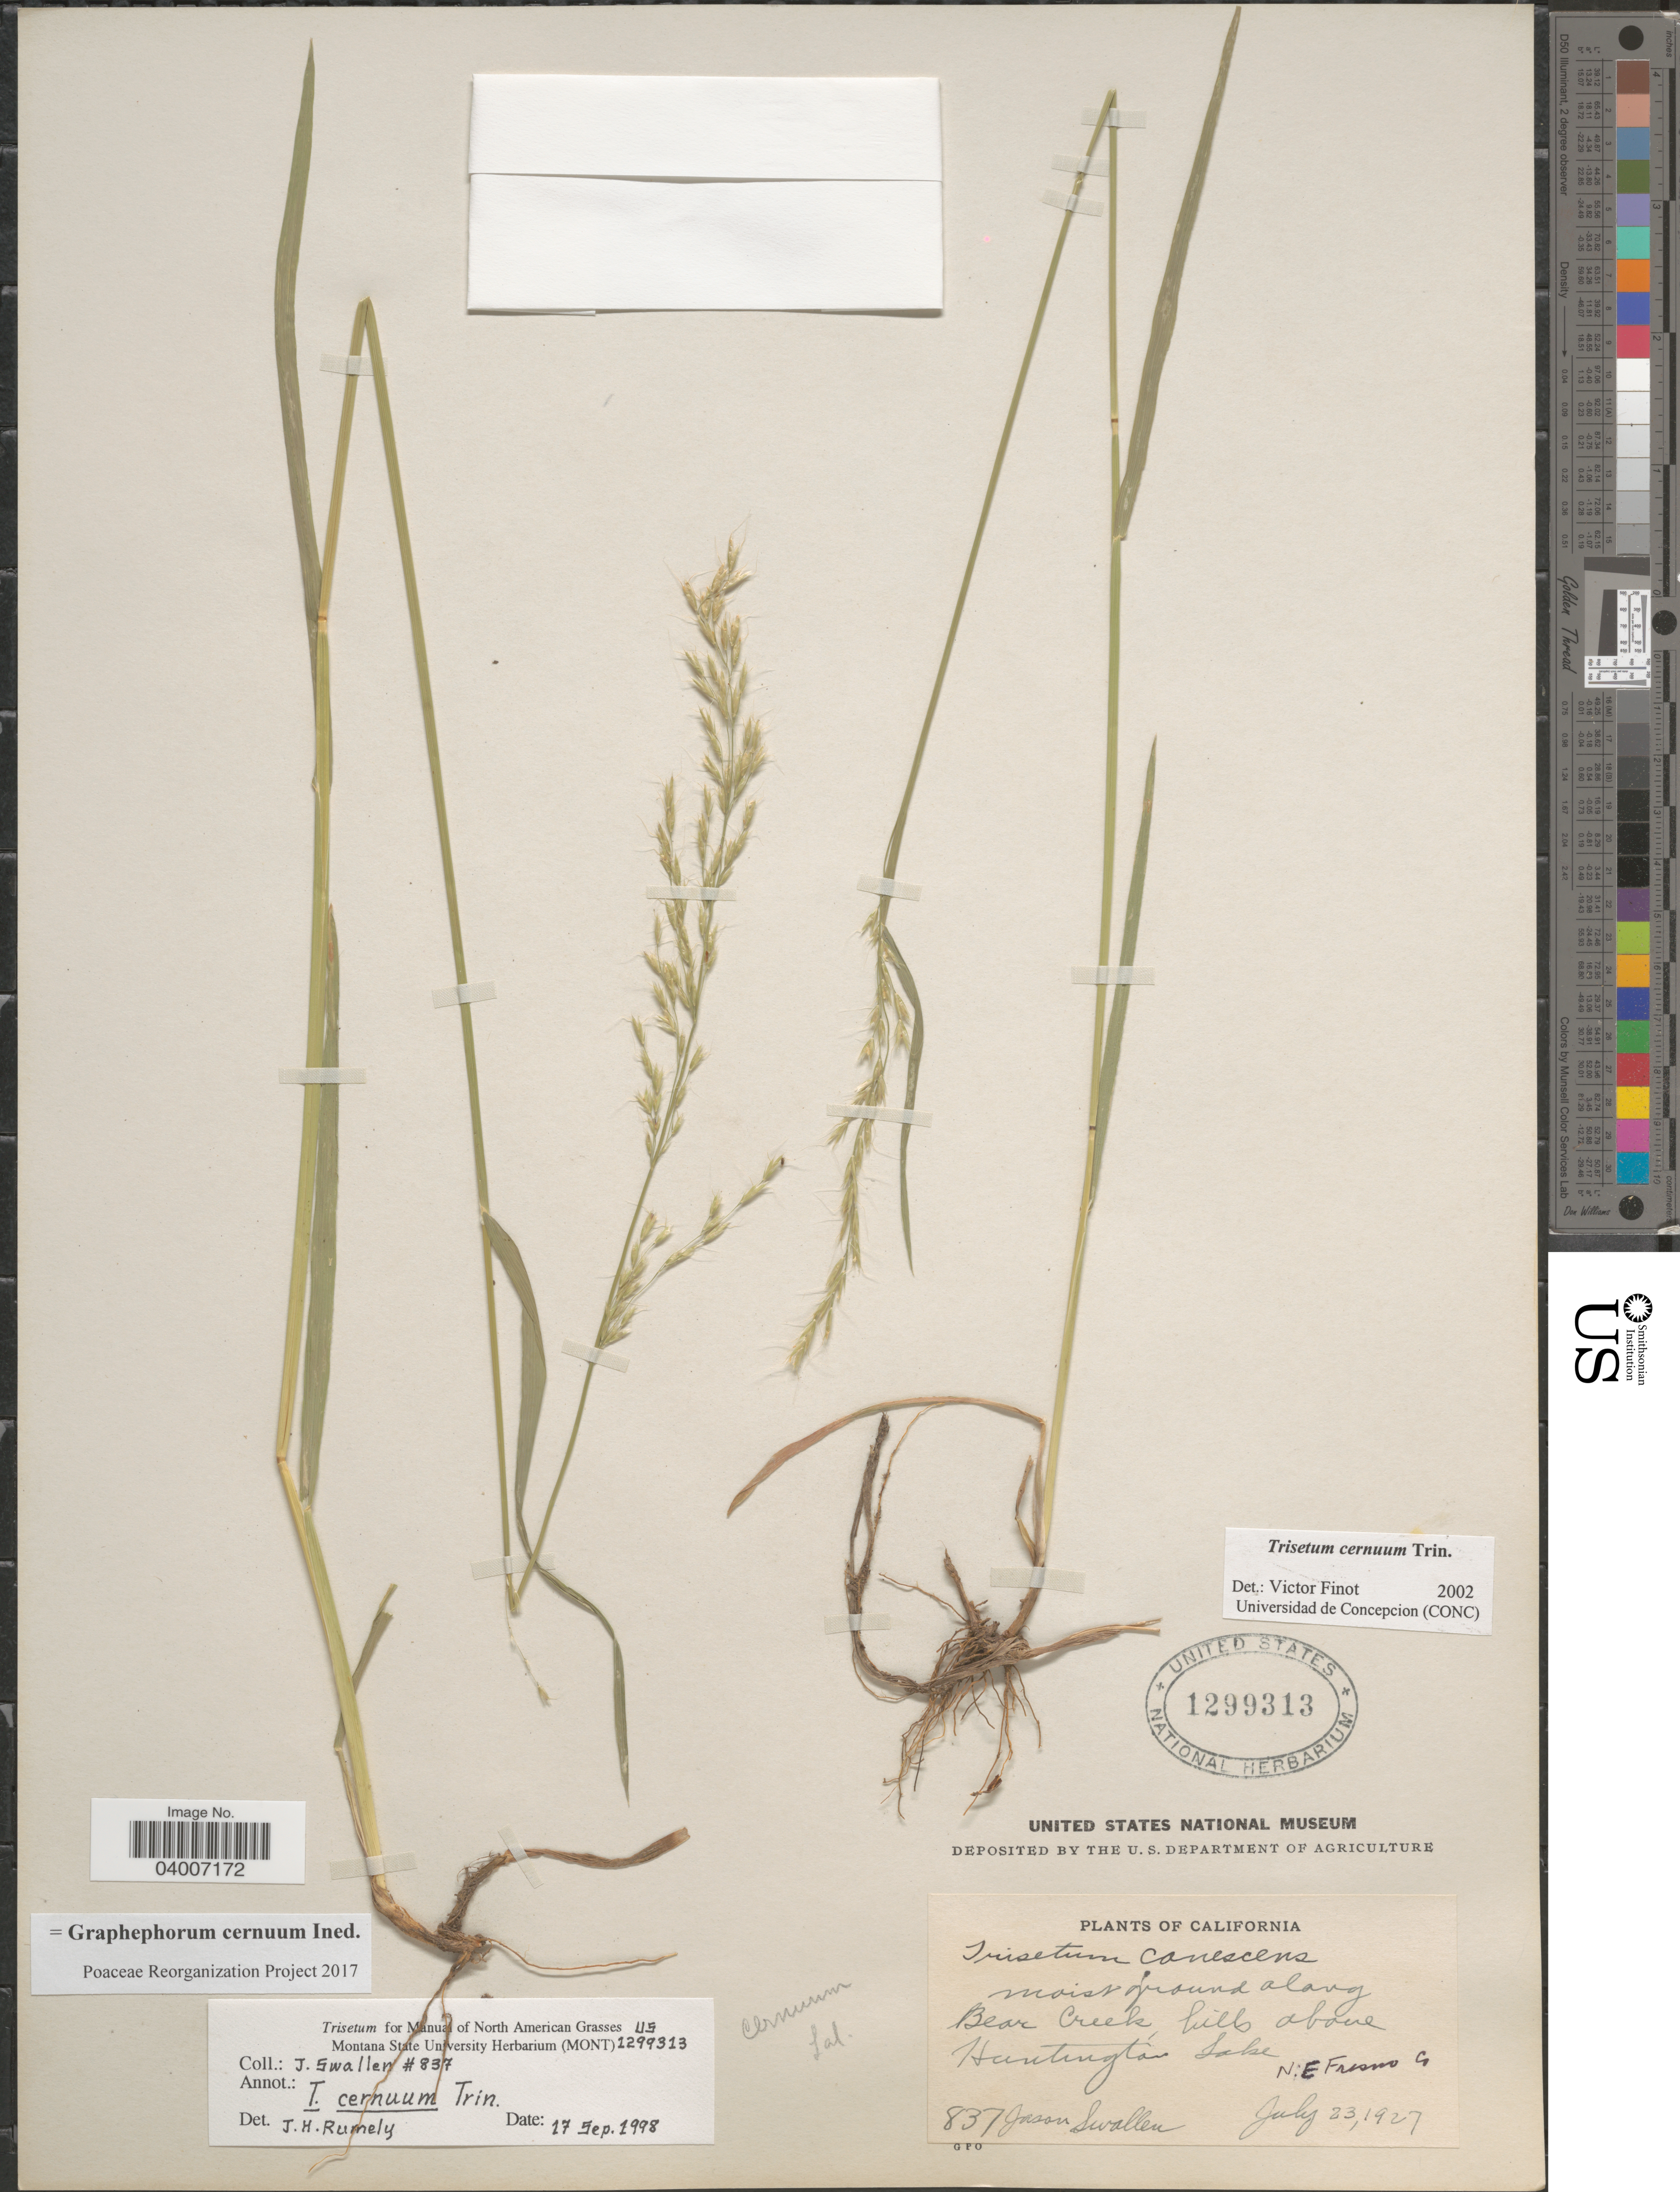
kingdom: Plantae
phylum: Tracheophyta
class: Liliopsida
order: Poales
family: Poaceae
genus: Graphephorum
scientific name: Graphephorum cernuum ined.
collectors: J. R. Swallen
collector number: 837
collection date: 1927-07-23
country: United States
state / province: California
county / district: Fresno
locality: Bear Creek, hills above Huntington Lake. N.E. Fresno Co.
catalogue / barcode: US 1299313